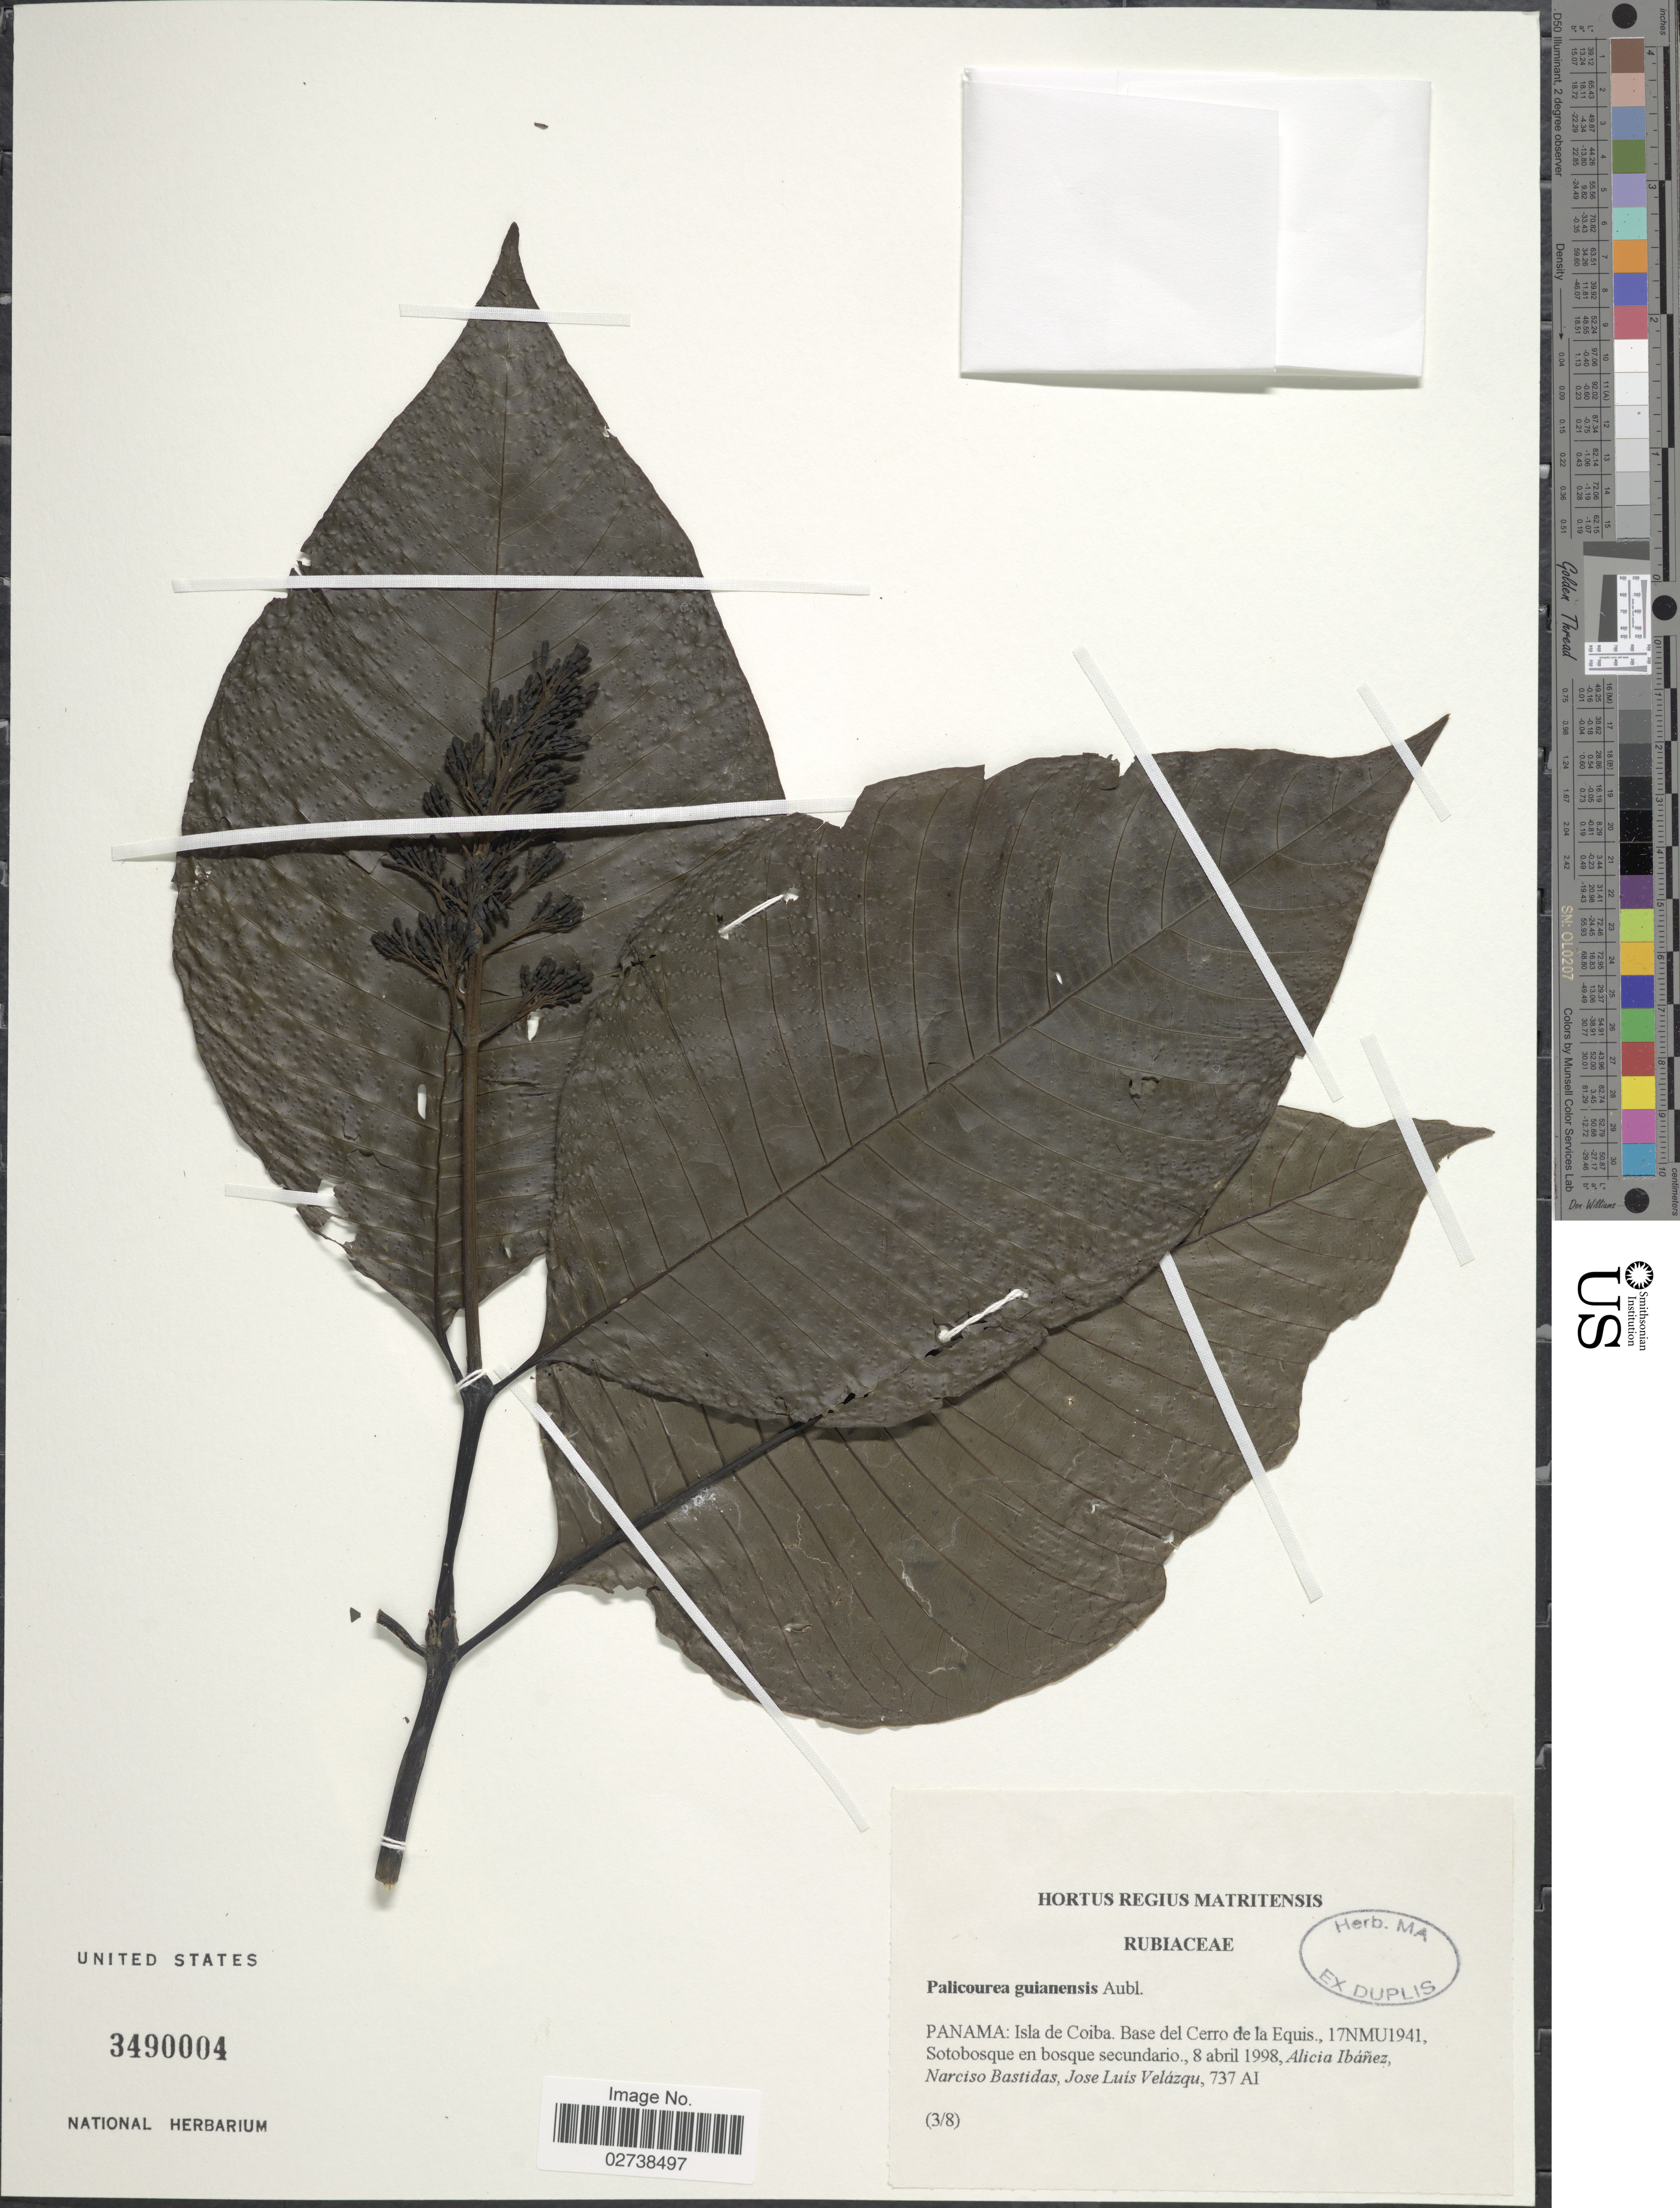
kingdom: Plantae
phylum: Tracheophyta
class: Magnoliopsida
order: Gentianales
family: Rubiaceae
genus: Palicourea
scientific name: Palicourea guianensis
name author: Aubl.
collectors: A. Ibáñez, N. Bastidas & J. Velázqu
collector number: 737 AI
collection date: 1998-04-08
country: Panama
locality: Isla de Coiba. Base del Cerro de la Equis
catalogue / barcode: US 3490004